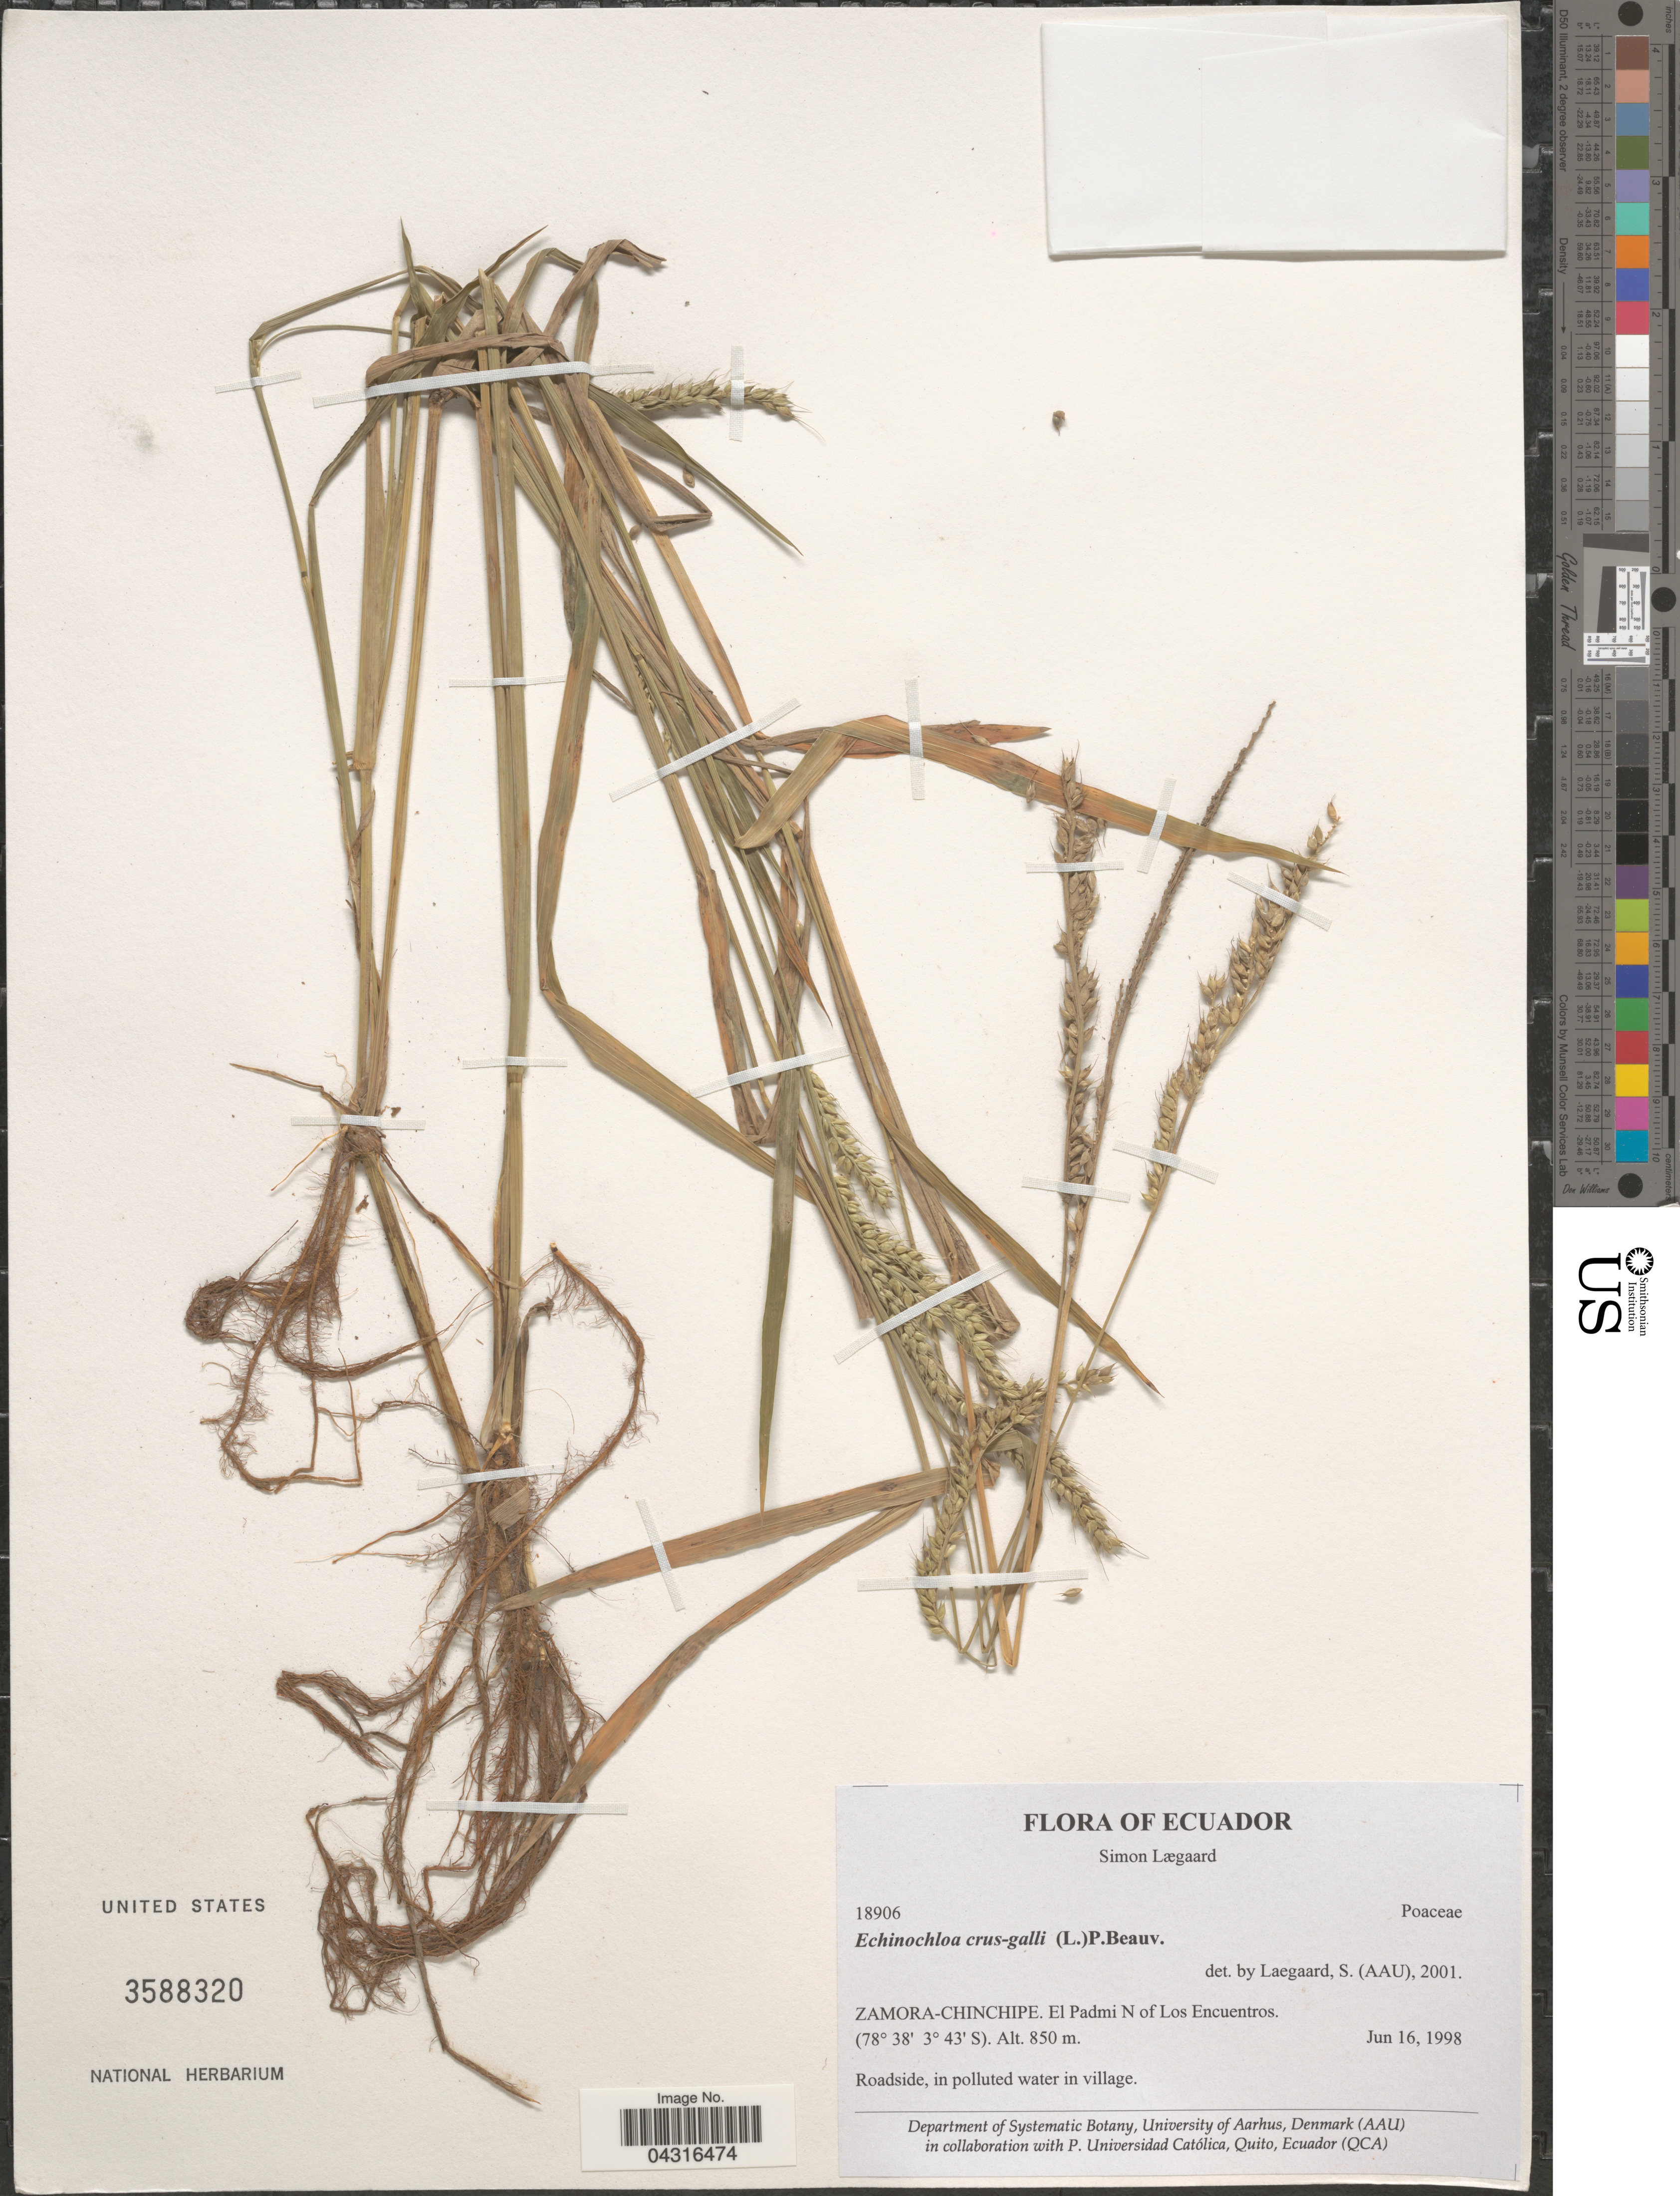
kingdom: Plantae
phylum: Tracheophyta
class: Liliopsida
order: Poales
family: Poaceae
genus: Echinochloa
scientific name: Echinochloa crus-galli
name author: (L.) P. Beauv.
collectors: S. Lægaard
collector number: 18906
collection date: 1998-06-16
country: Ecuador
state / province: Zamora-Chinchipe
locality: El Padmi N of Los Encuentros.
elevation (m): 850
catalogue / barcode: US 3588320